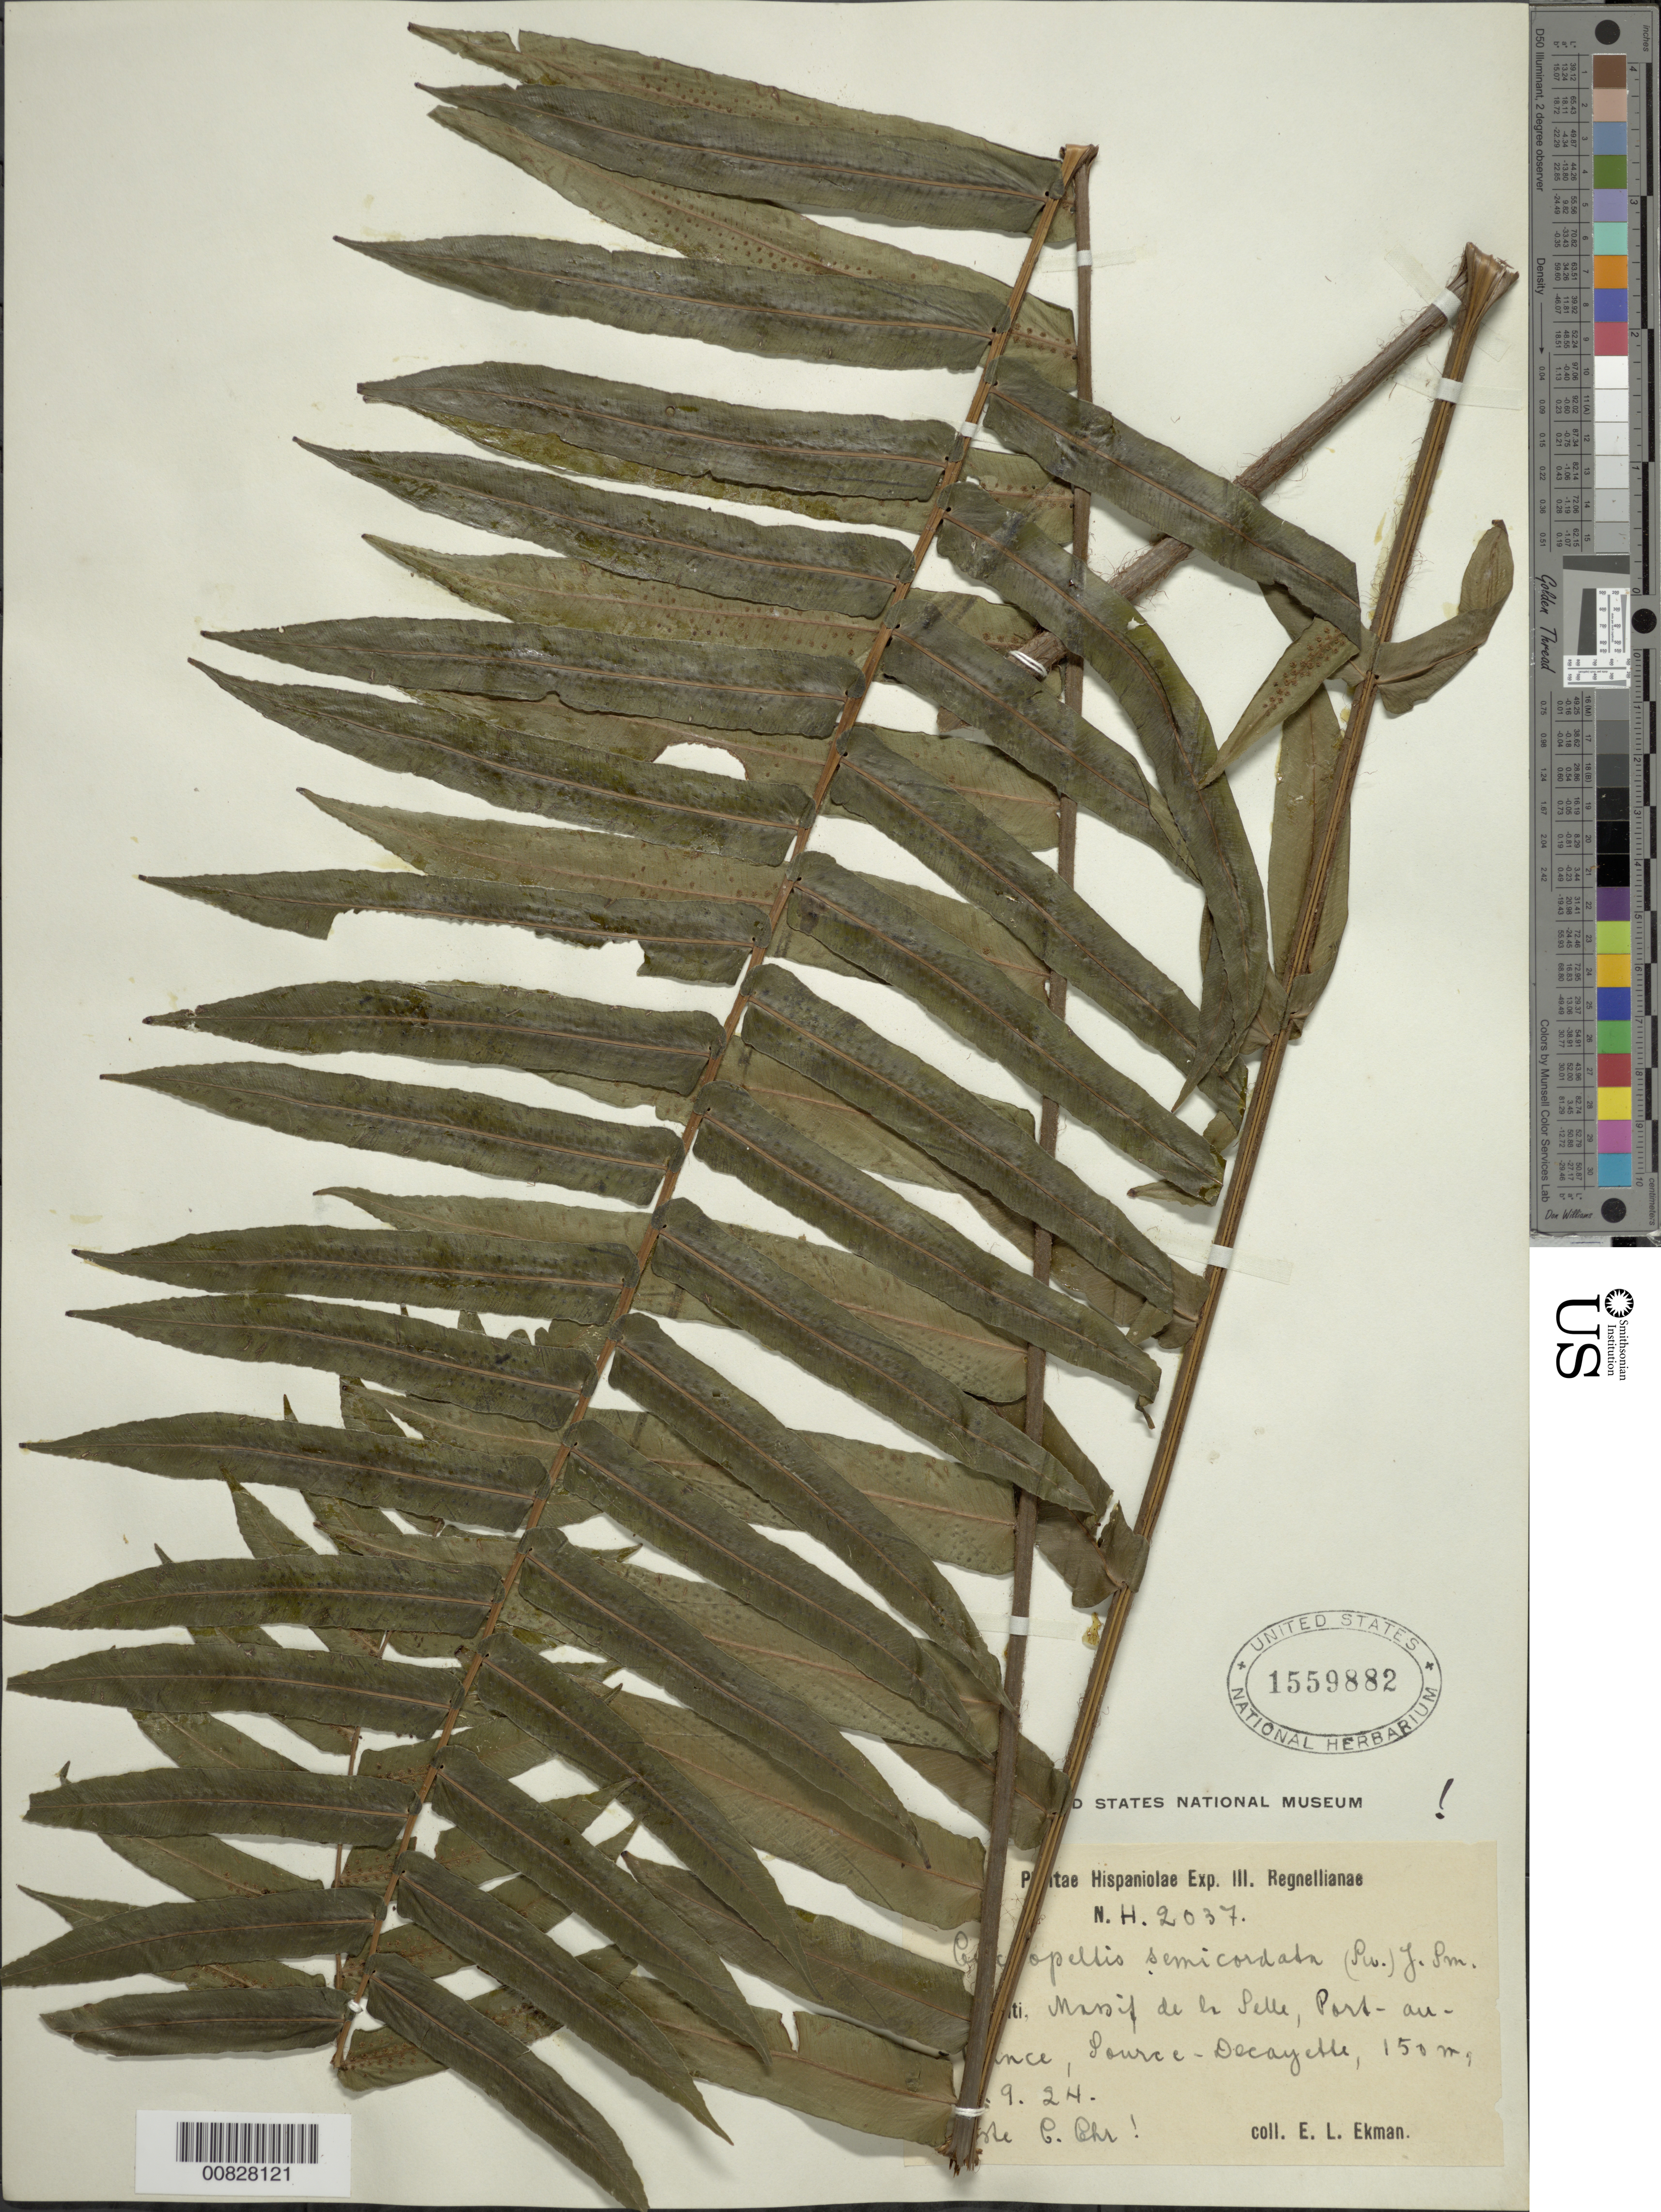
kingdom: Plantae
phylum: Tracheophyta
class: Polypodiopsida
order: Polypodiales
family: Lomariopsidaceae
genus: Cyclopeltis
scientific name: Cyclopeltis semicordata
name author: (Sw.) J. Sm.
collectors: E. L. Ekman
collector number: H 2037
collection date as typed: Sep 1924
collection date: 1924-09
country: Haiti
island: Hispaniola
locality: Massif de la Selle, Port au Prince, Source-Decayette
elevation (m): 150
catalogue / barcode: US 1559882